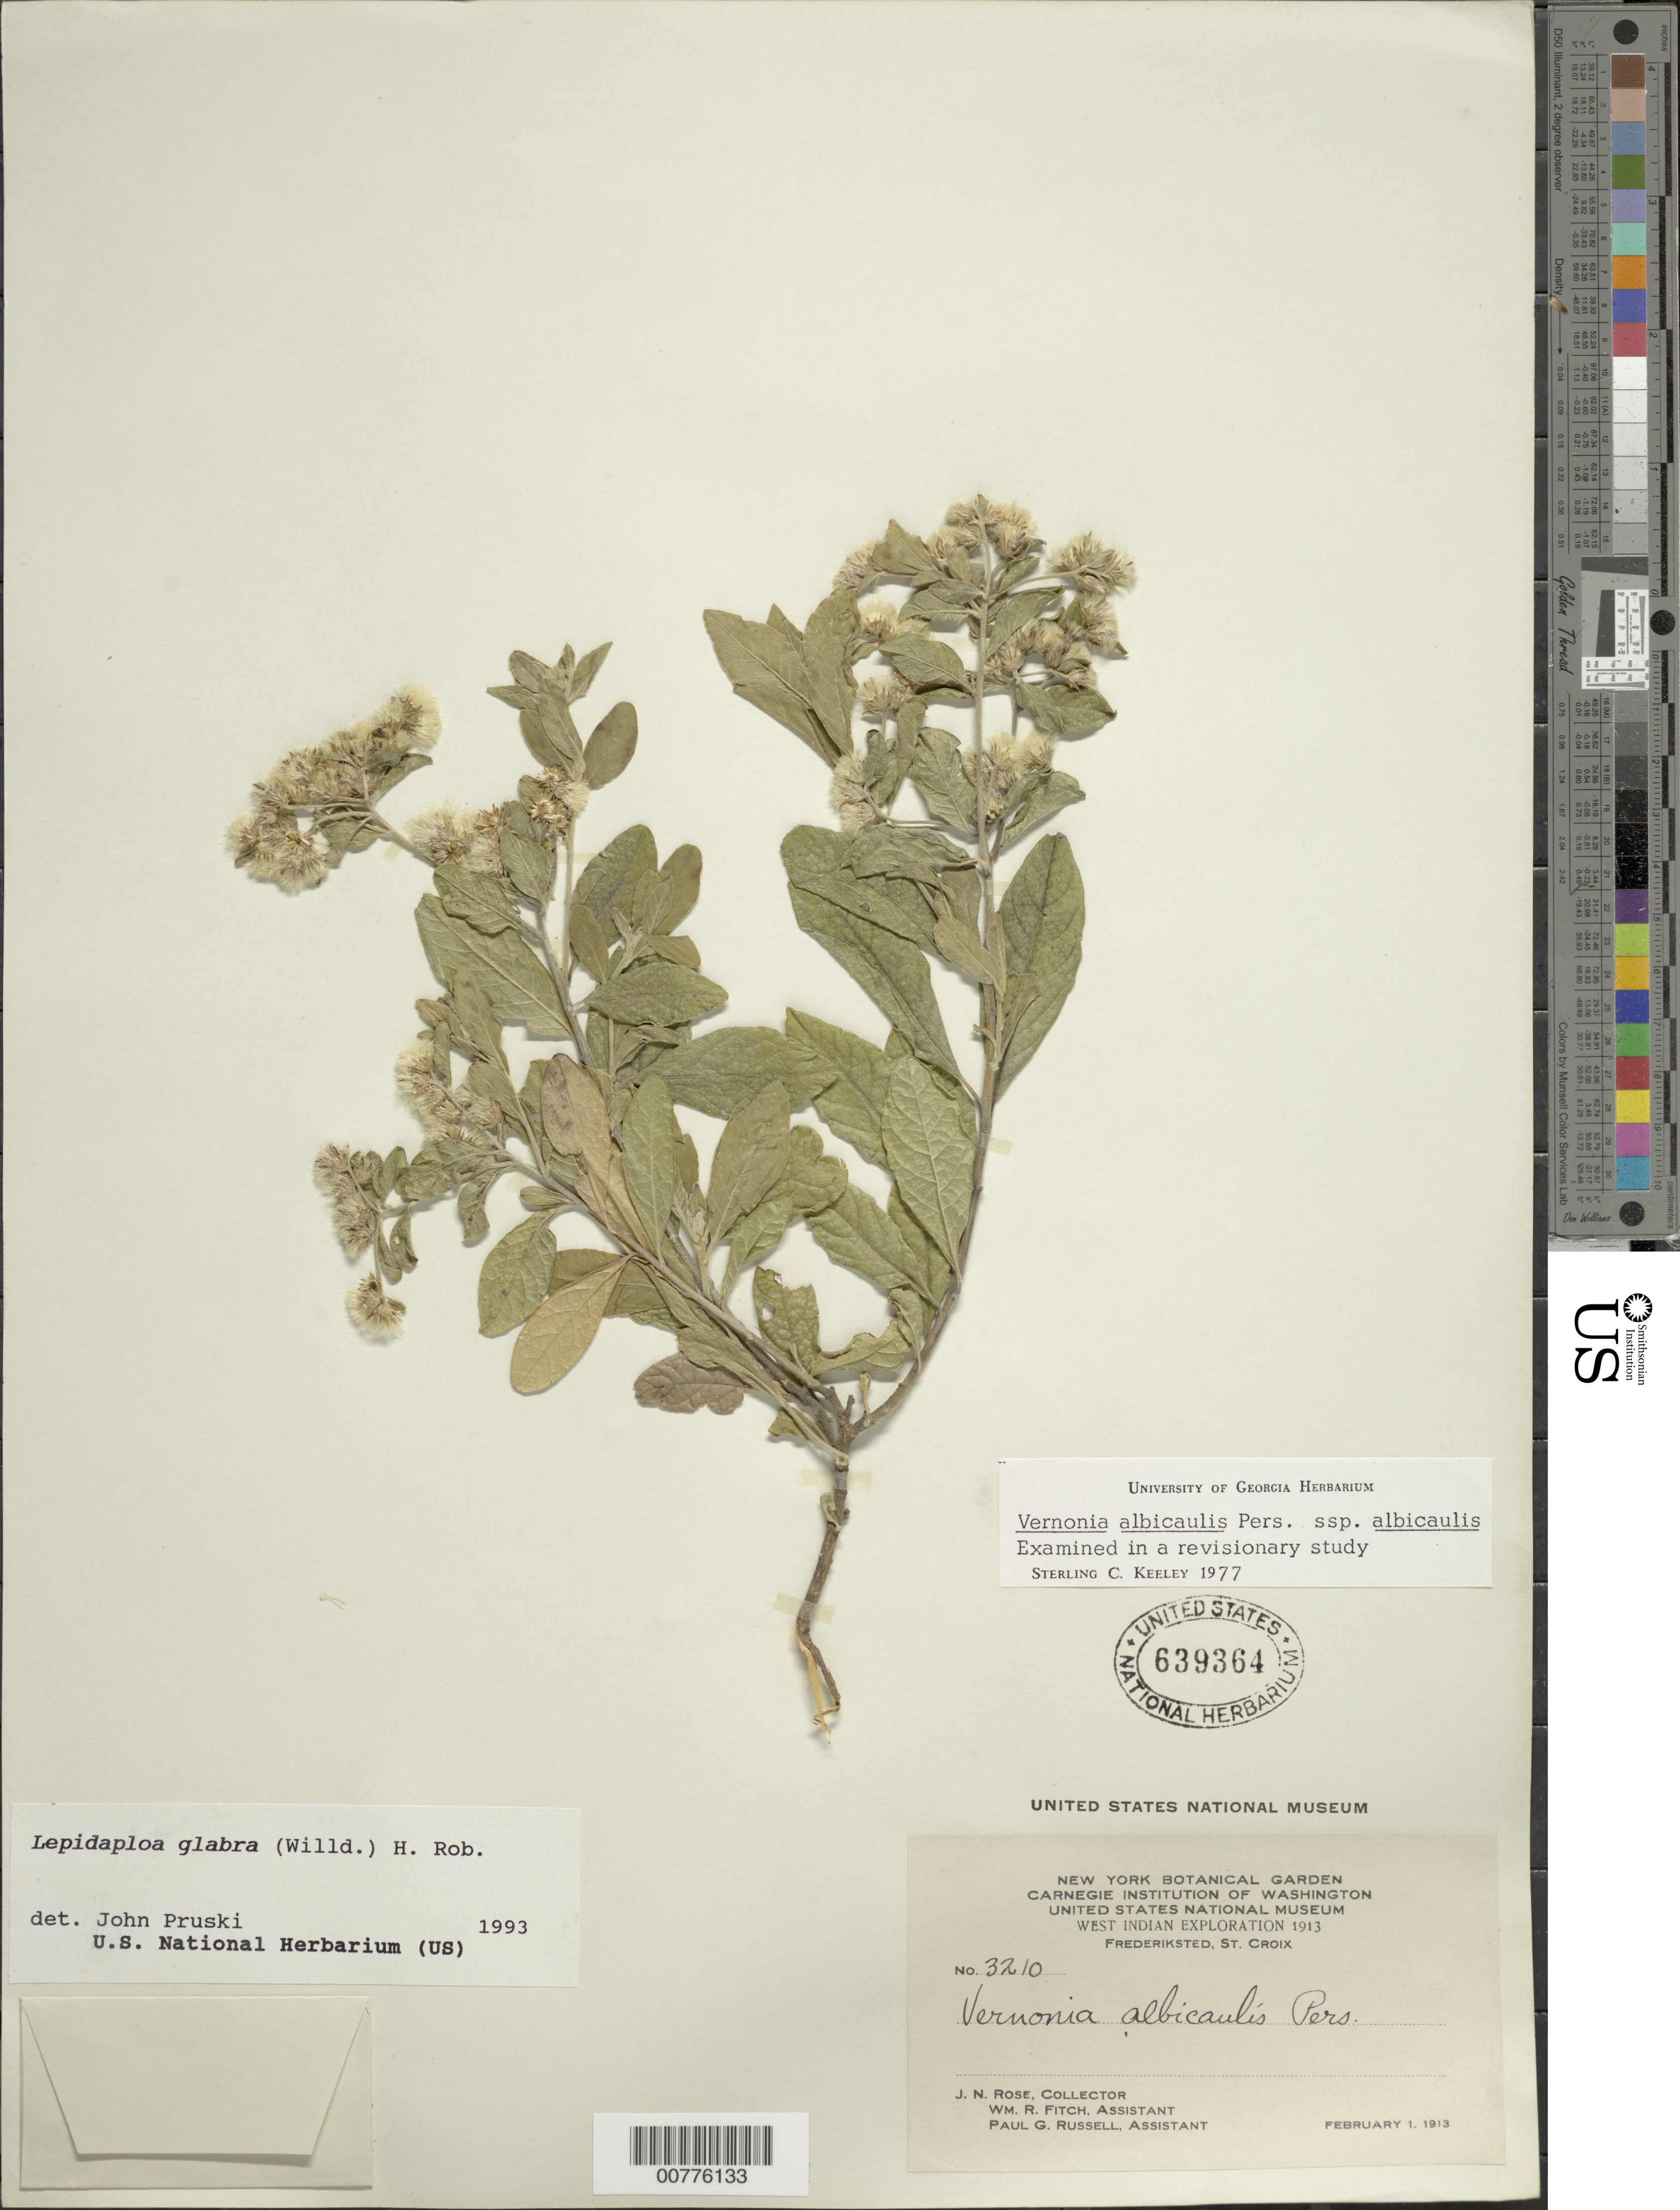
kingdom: Plantae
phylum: Tracheophyta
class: Magnoliopsida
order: Asterales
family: Asteraceae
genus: Lepidaploa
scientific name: Lepidaploa glabra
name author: (Willd.) H. Rob.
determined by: Pruski, J. F.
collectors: J. N. Rose, W. R. Fitch & P. G. Russell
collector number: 3210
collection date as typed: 01 Feb 1913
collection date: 1913-02-01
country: U.S. Virgin Islands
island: St. Croix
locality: Fredericksted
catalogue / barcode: US 639364